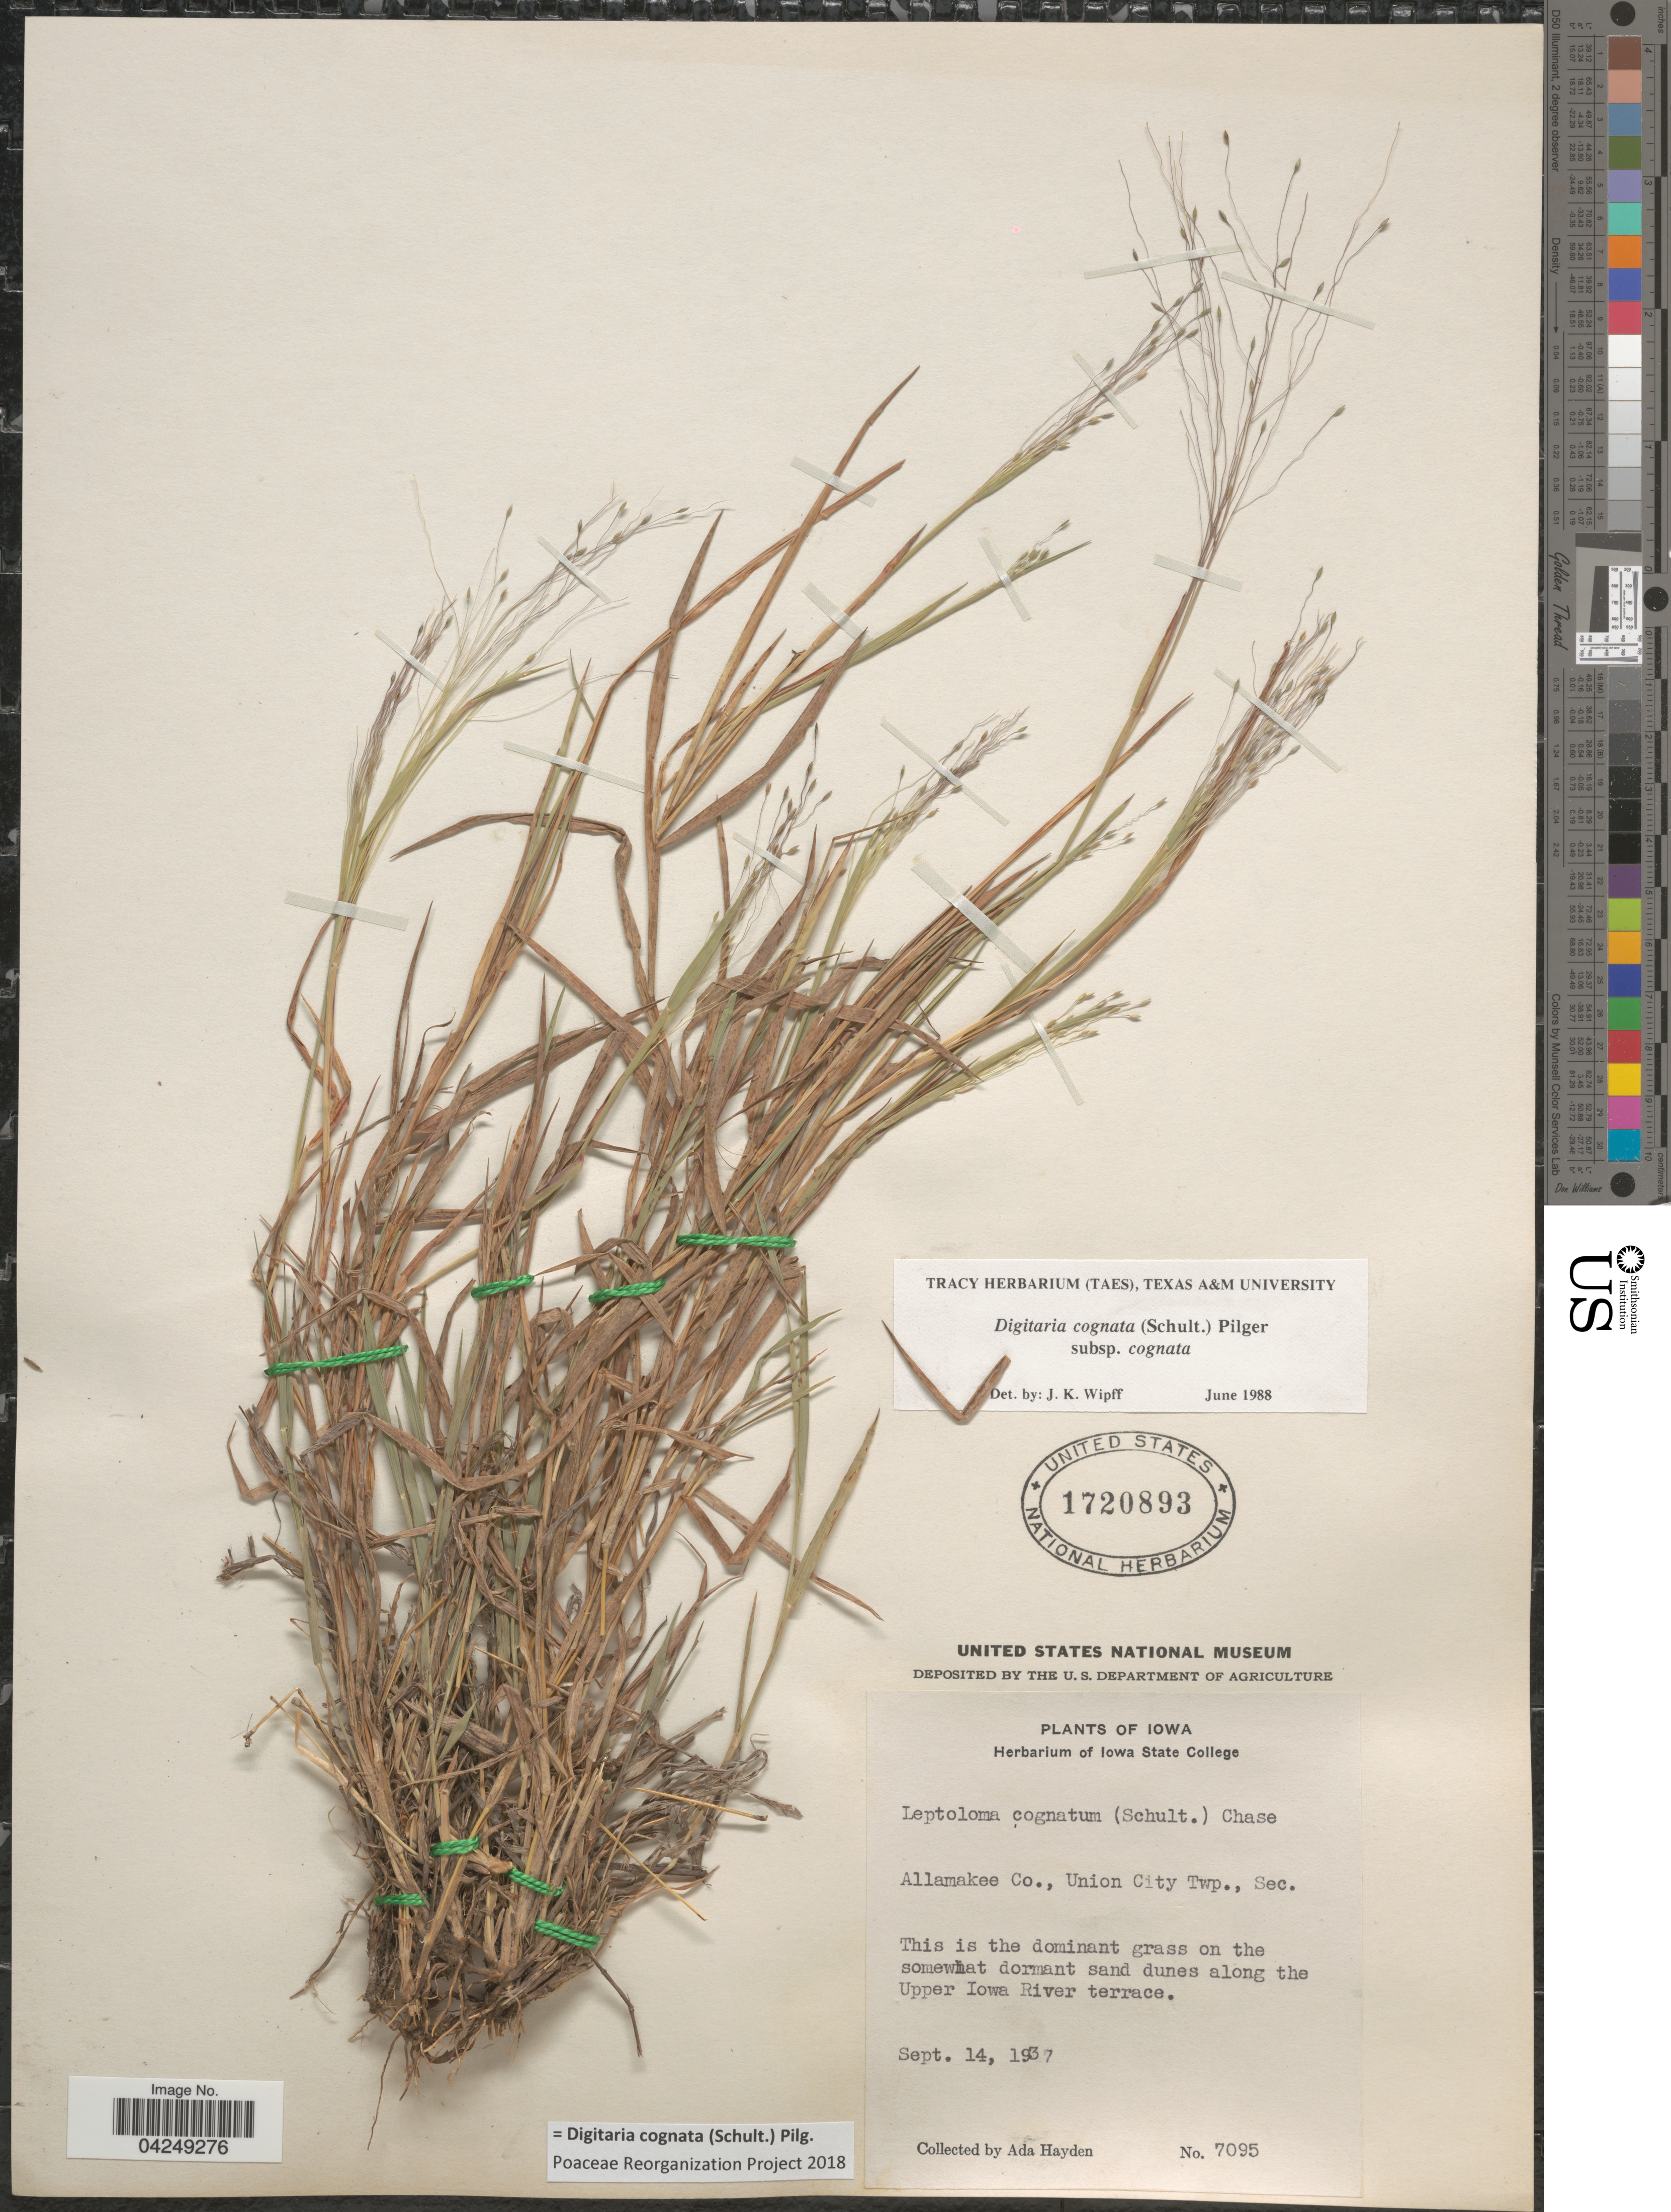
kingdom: Plantae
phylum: Tracheophyta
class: Liliopsida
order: Poales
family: Poaceae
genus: Digitaria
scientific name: Digitaria cognata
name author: (Scult.) Pilg.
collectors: Ada Hayden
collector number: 7095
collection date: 1937-07-14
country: United States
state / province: Iowa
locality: Allamakee Co., Union City Twp., Sec.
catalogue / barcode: US 1720893